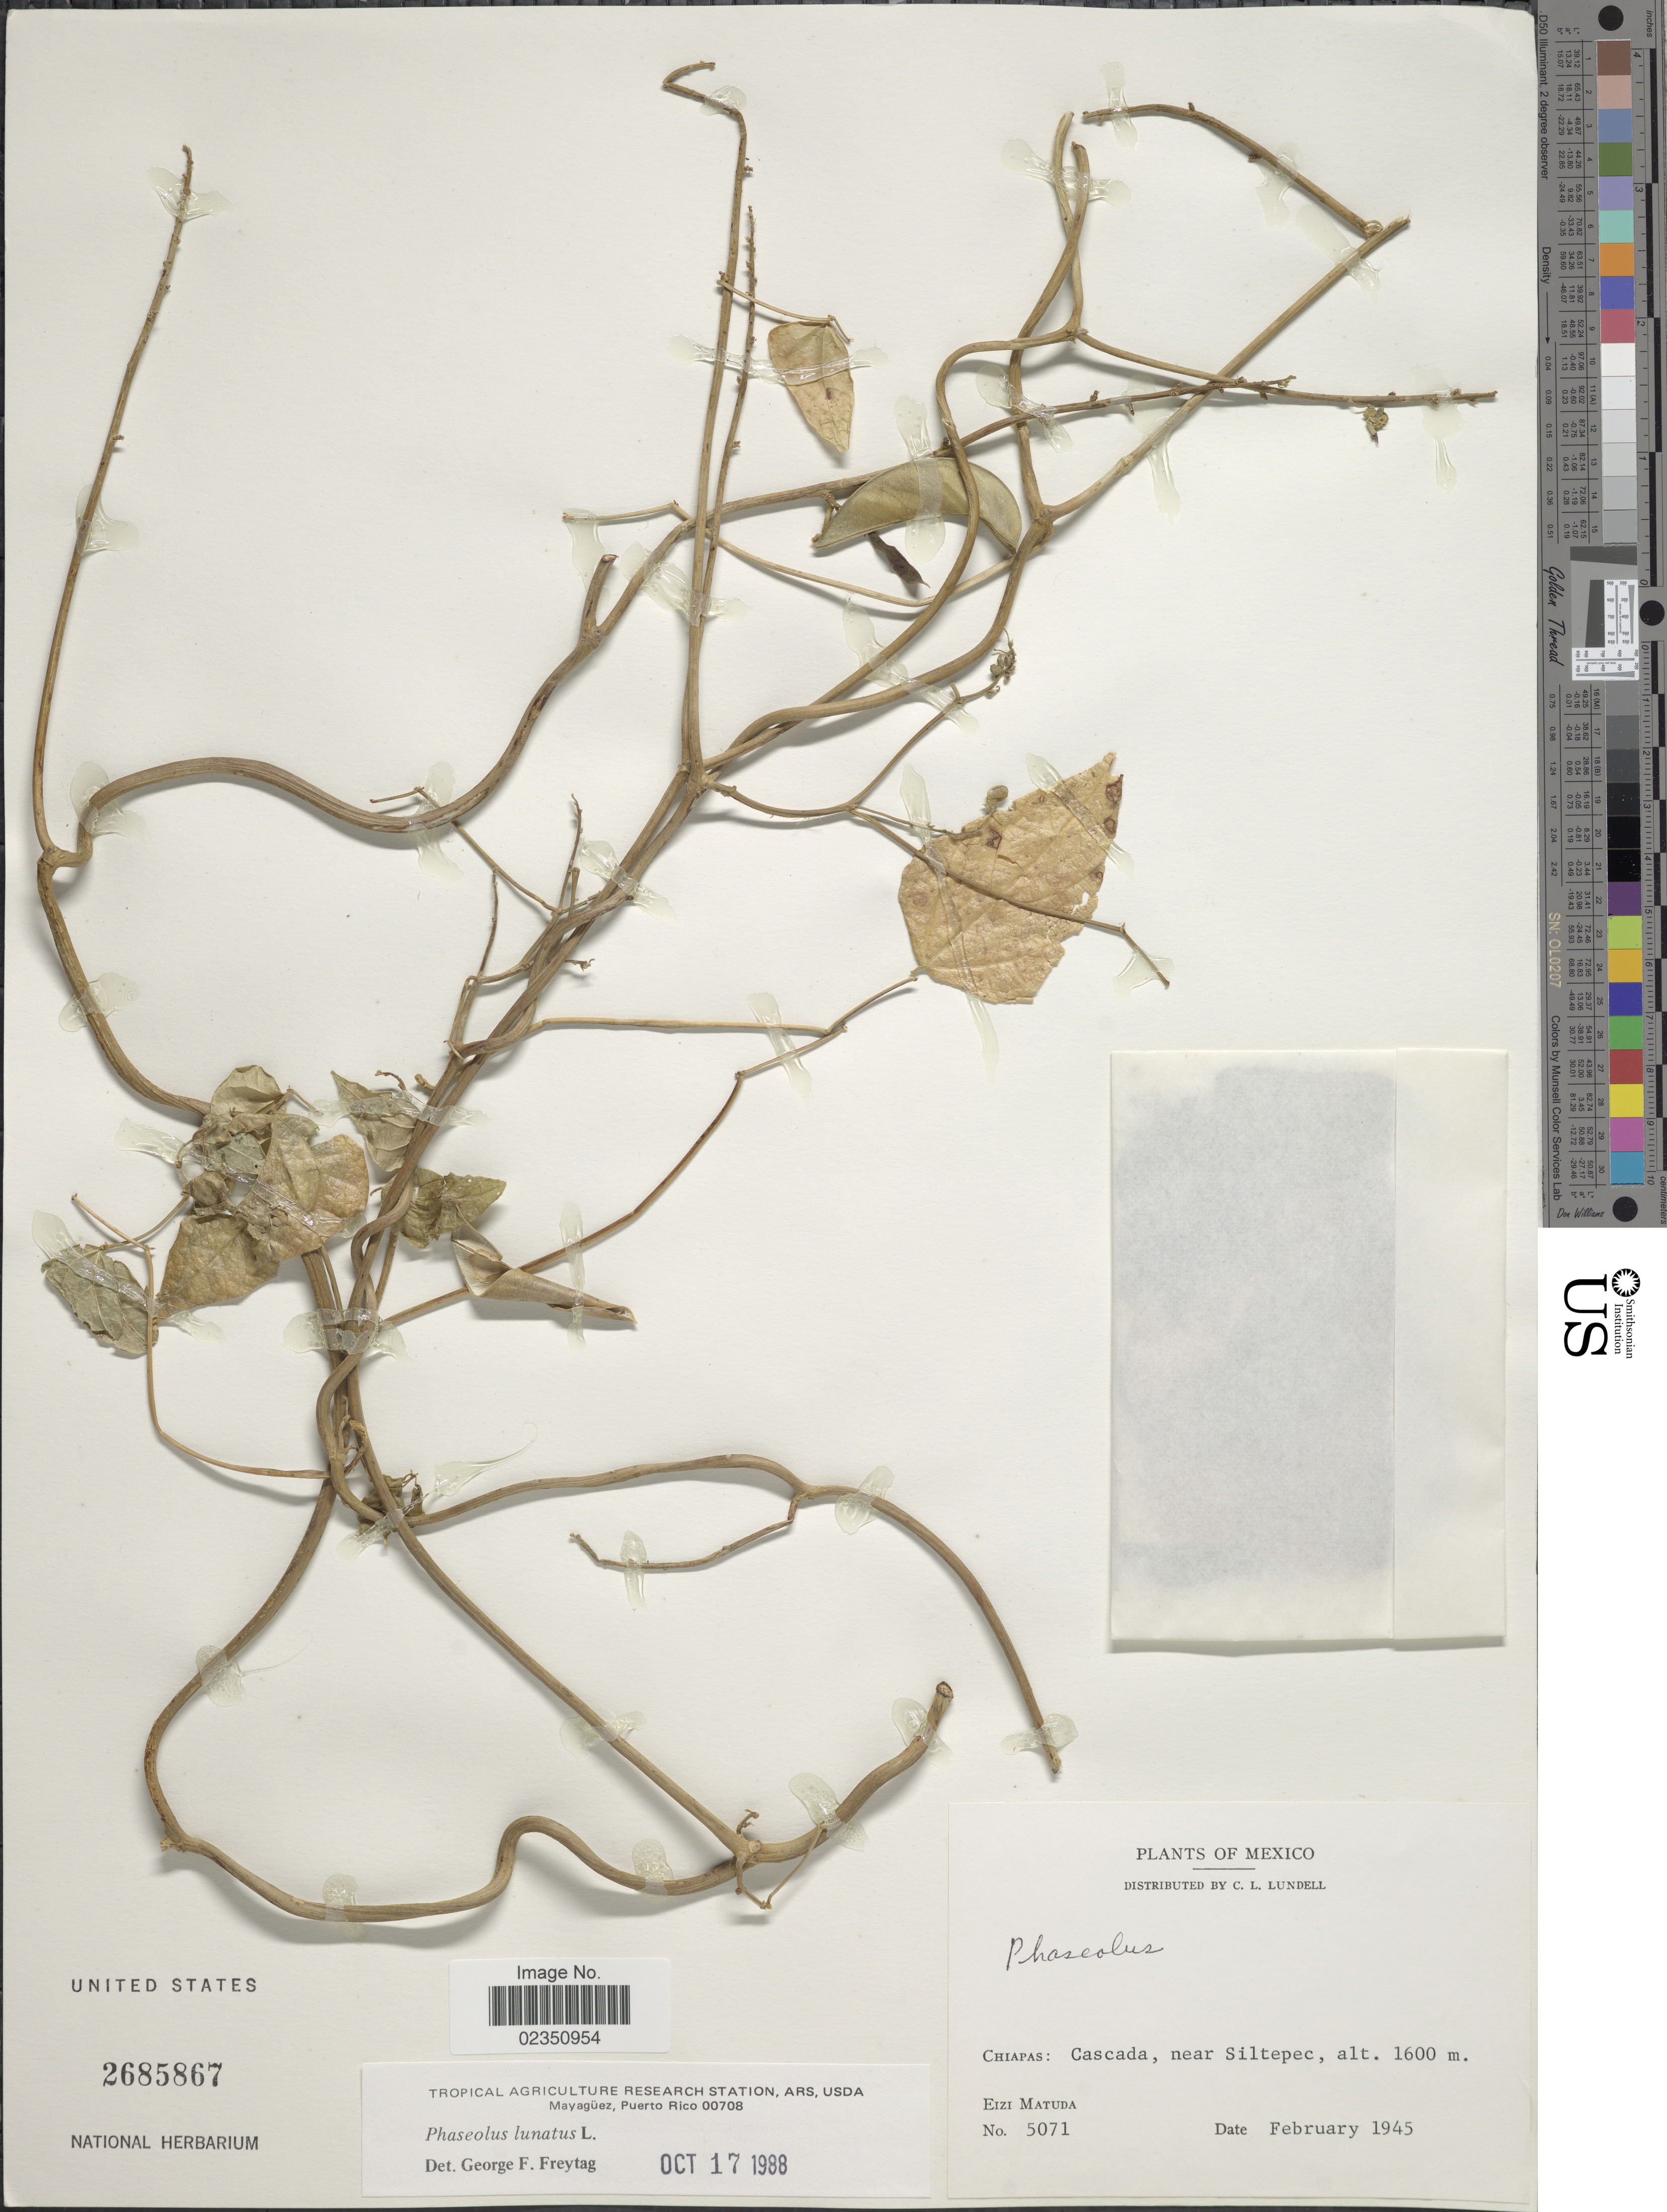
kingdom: Plantae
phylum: Tracheophyta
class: Magnoliopsida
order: Fabales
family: Fabaceae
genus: Phaseolus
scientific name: Phaseolus lunatus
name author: L.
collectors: E. Matuda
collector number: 5071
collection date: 1945-02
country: Mexico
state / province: Chiapas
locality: Cascada, near Siltepec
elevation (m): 1600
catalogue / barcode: US 2685867